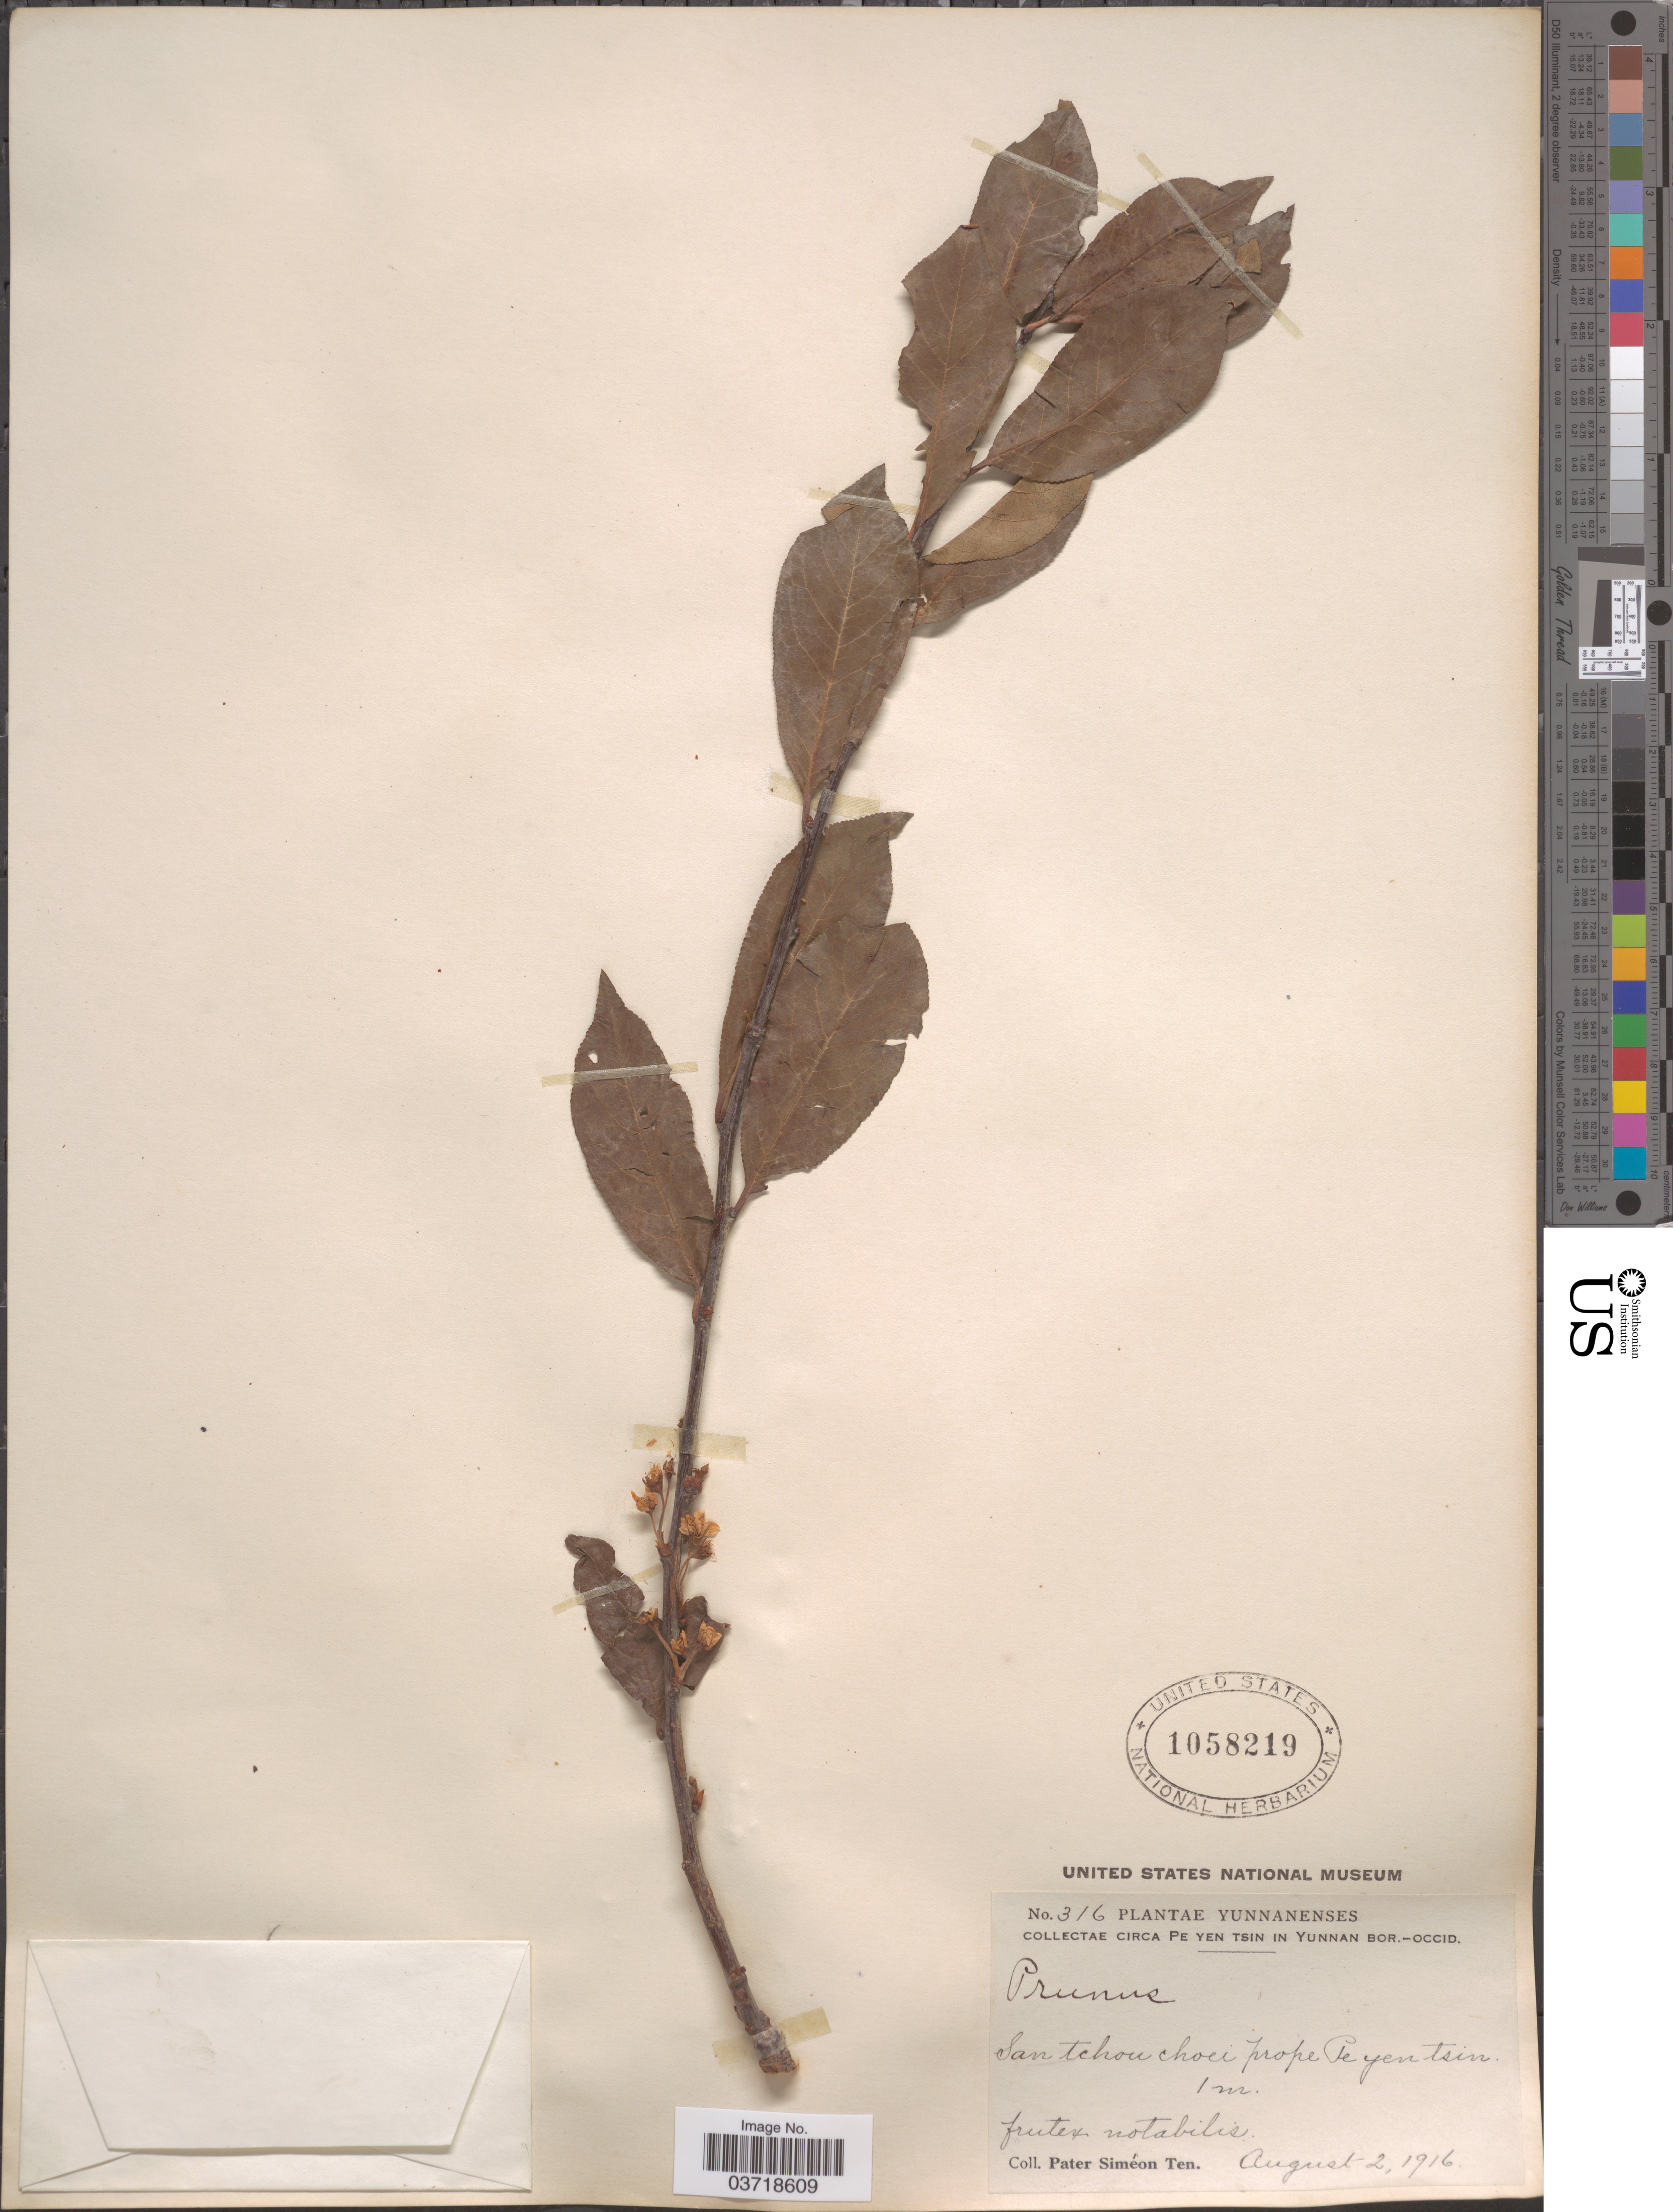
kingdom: Plantae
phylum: Tracheophyta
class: Magnoliopsida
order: Rosales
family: Rosaceae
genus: Prunus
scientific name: Prunus sp.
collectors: P. S. Ten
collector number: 316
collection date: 1916-08-02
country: China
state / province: Yunnan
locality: Circa Pe Yen Tsin in Yunnan Bor.-Occid. San tchou choei prope Pe Yen tsin.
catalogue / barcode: US 1058219